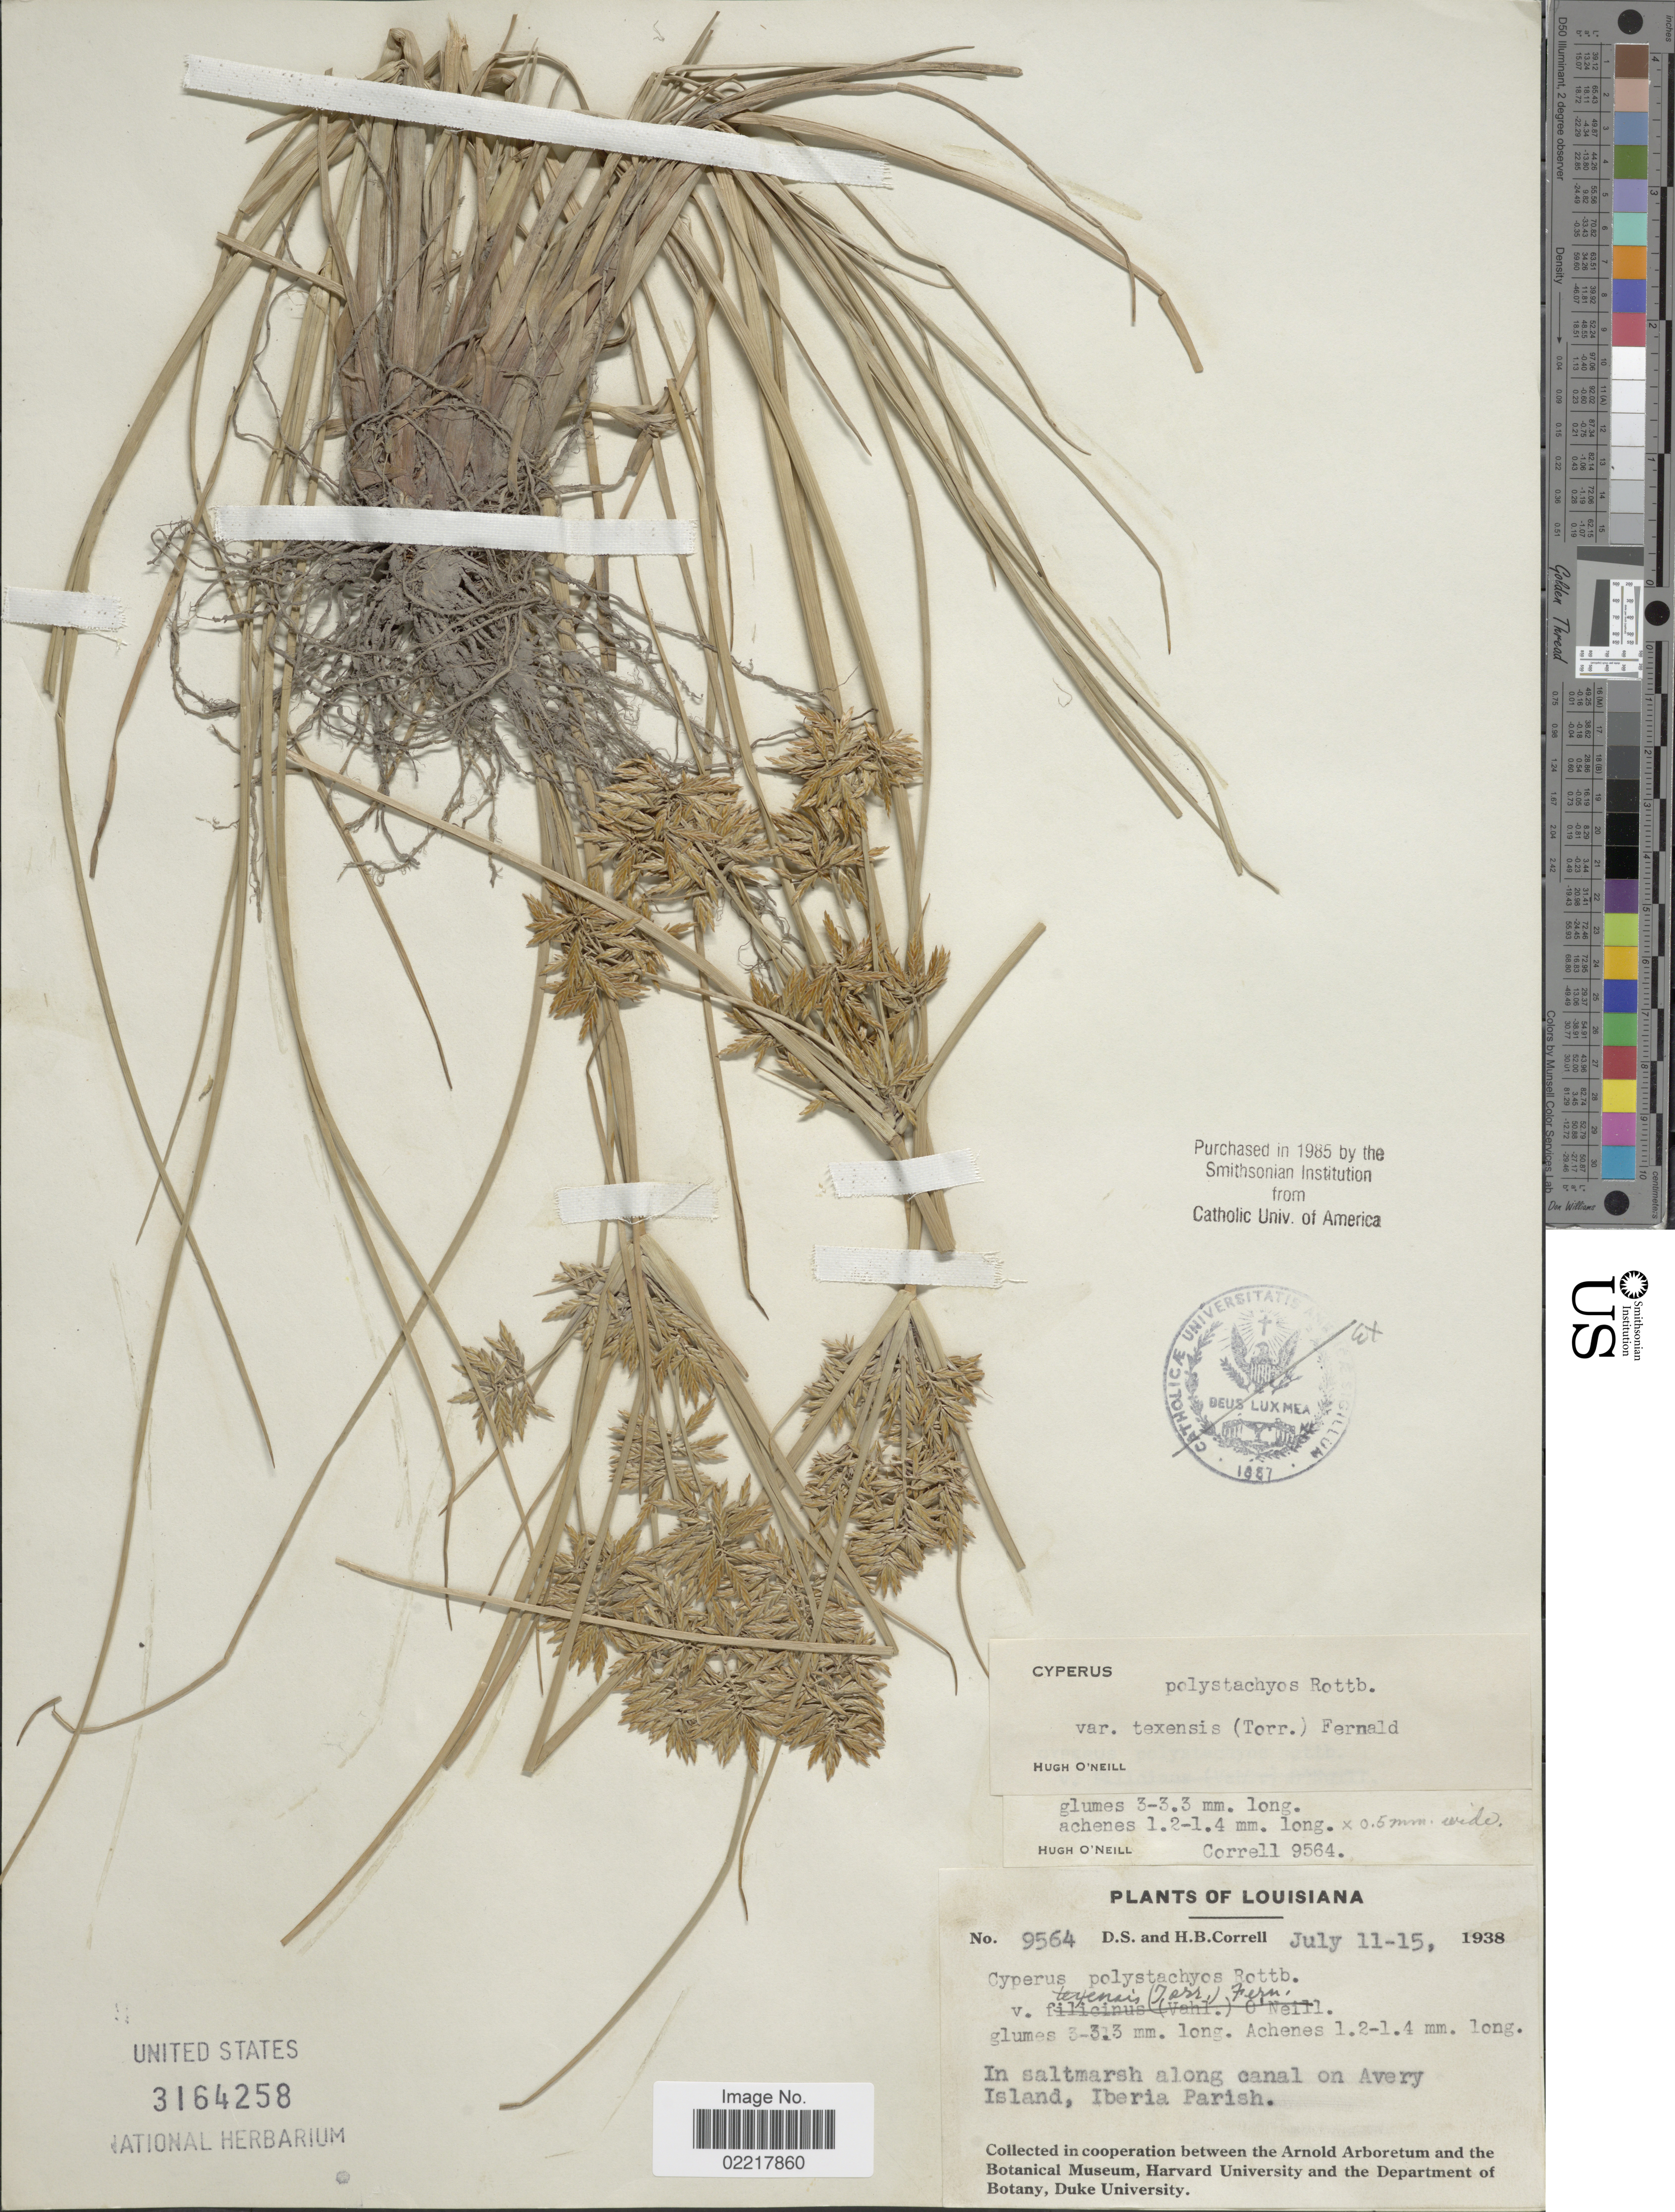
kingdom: Plantae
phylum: Tracheophyta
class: Liliopsida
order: Poales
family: Cyperaceae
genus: Cyperus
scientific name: Cyperus polystachyos var. texensis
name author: (Torr.) Fernald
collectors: D. S. Correll & H. Correll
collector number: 9564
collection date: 1938-07-11/1938-07-15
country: United States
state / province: Louisiana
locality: In saltmarsh along canal on Avery Island, Iberia Parish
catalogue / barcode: US 3164258